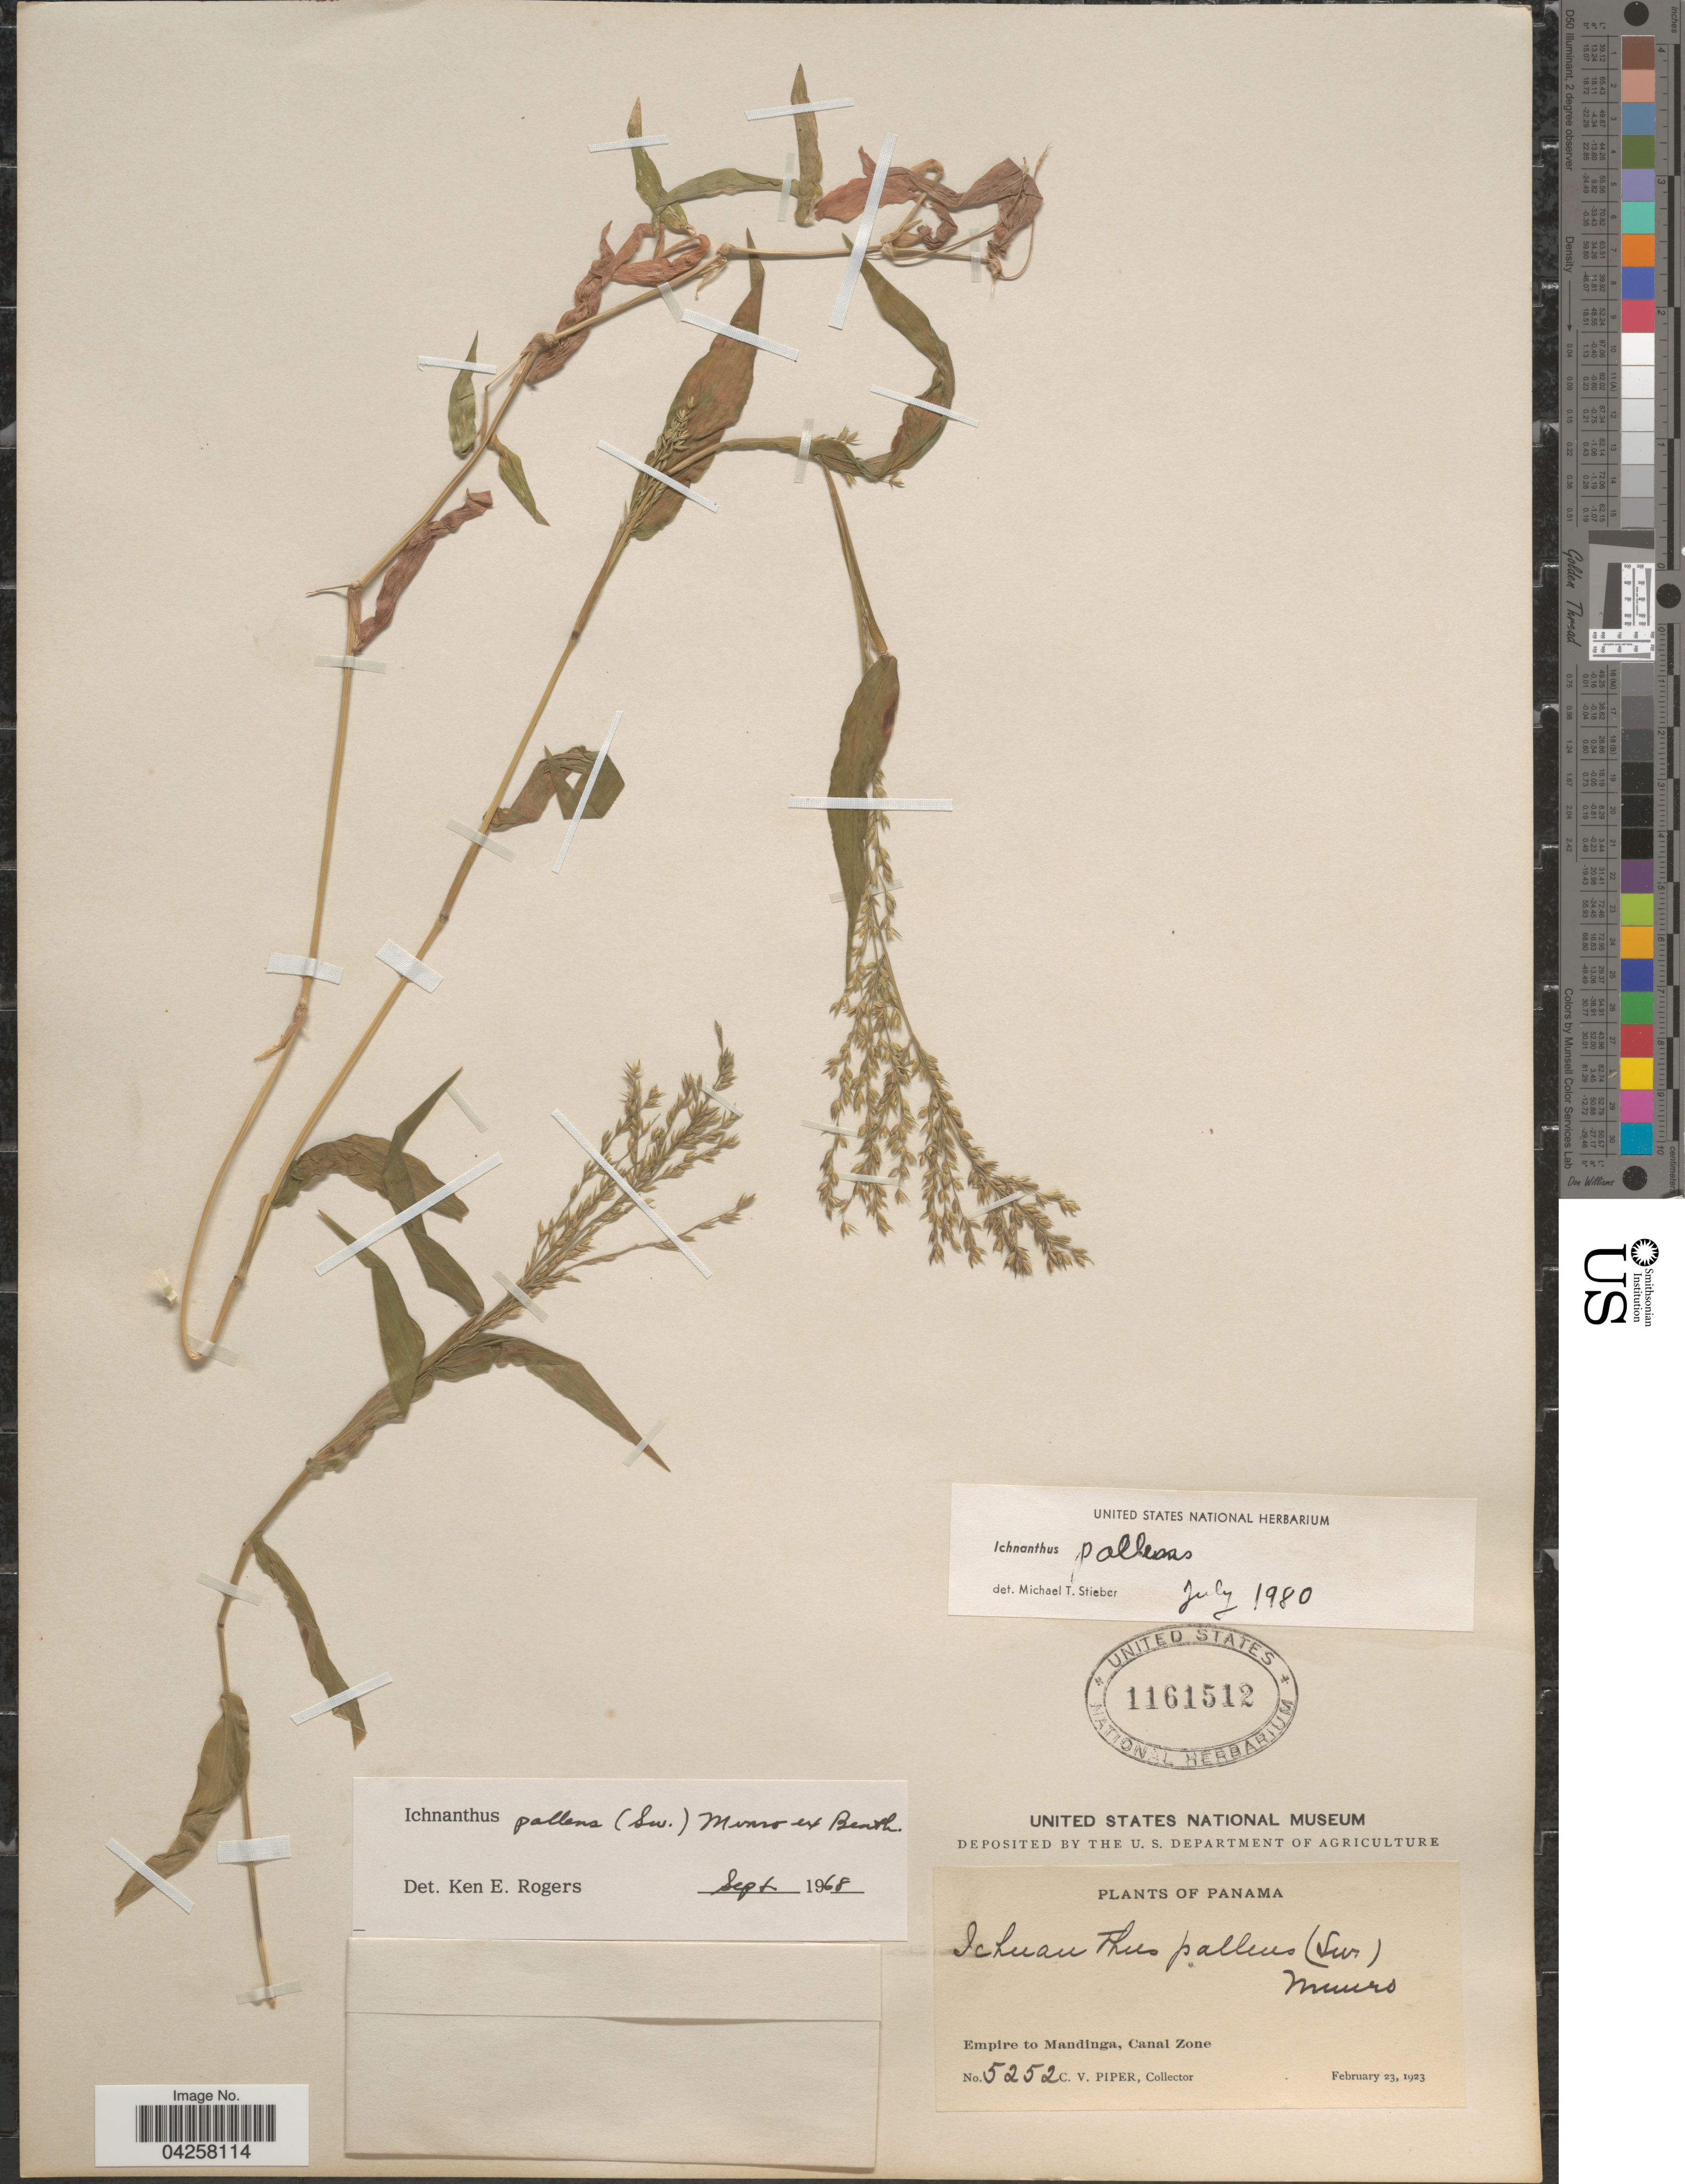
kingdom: Plantae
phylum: Tracheophyta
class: Liliopsida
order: Poales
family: Poaceae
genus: Ichnanthus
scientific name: Ichnanthus pallens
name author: (Sw.) Munro ex Benth.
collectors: C. V. Piper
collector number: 5252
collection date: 1923-02-23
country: Panama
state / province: Colón / Panamá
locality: Empire to Mandinga, Canal Zone.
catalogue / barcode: US 1161512